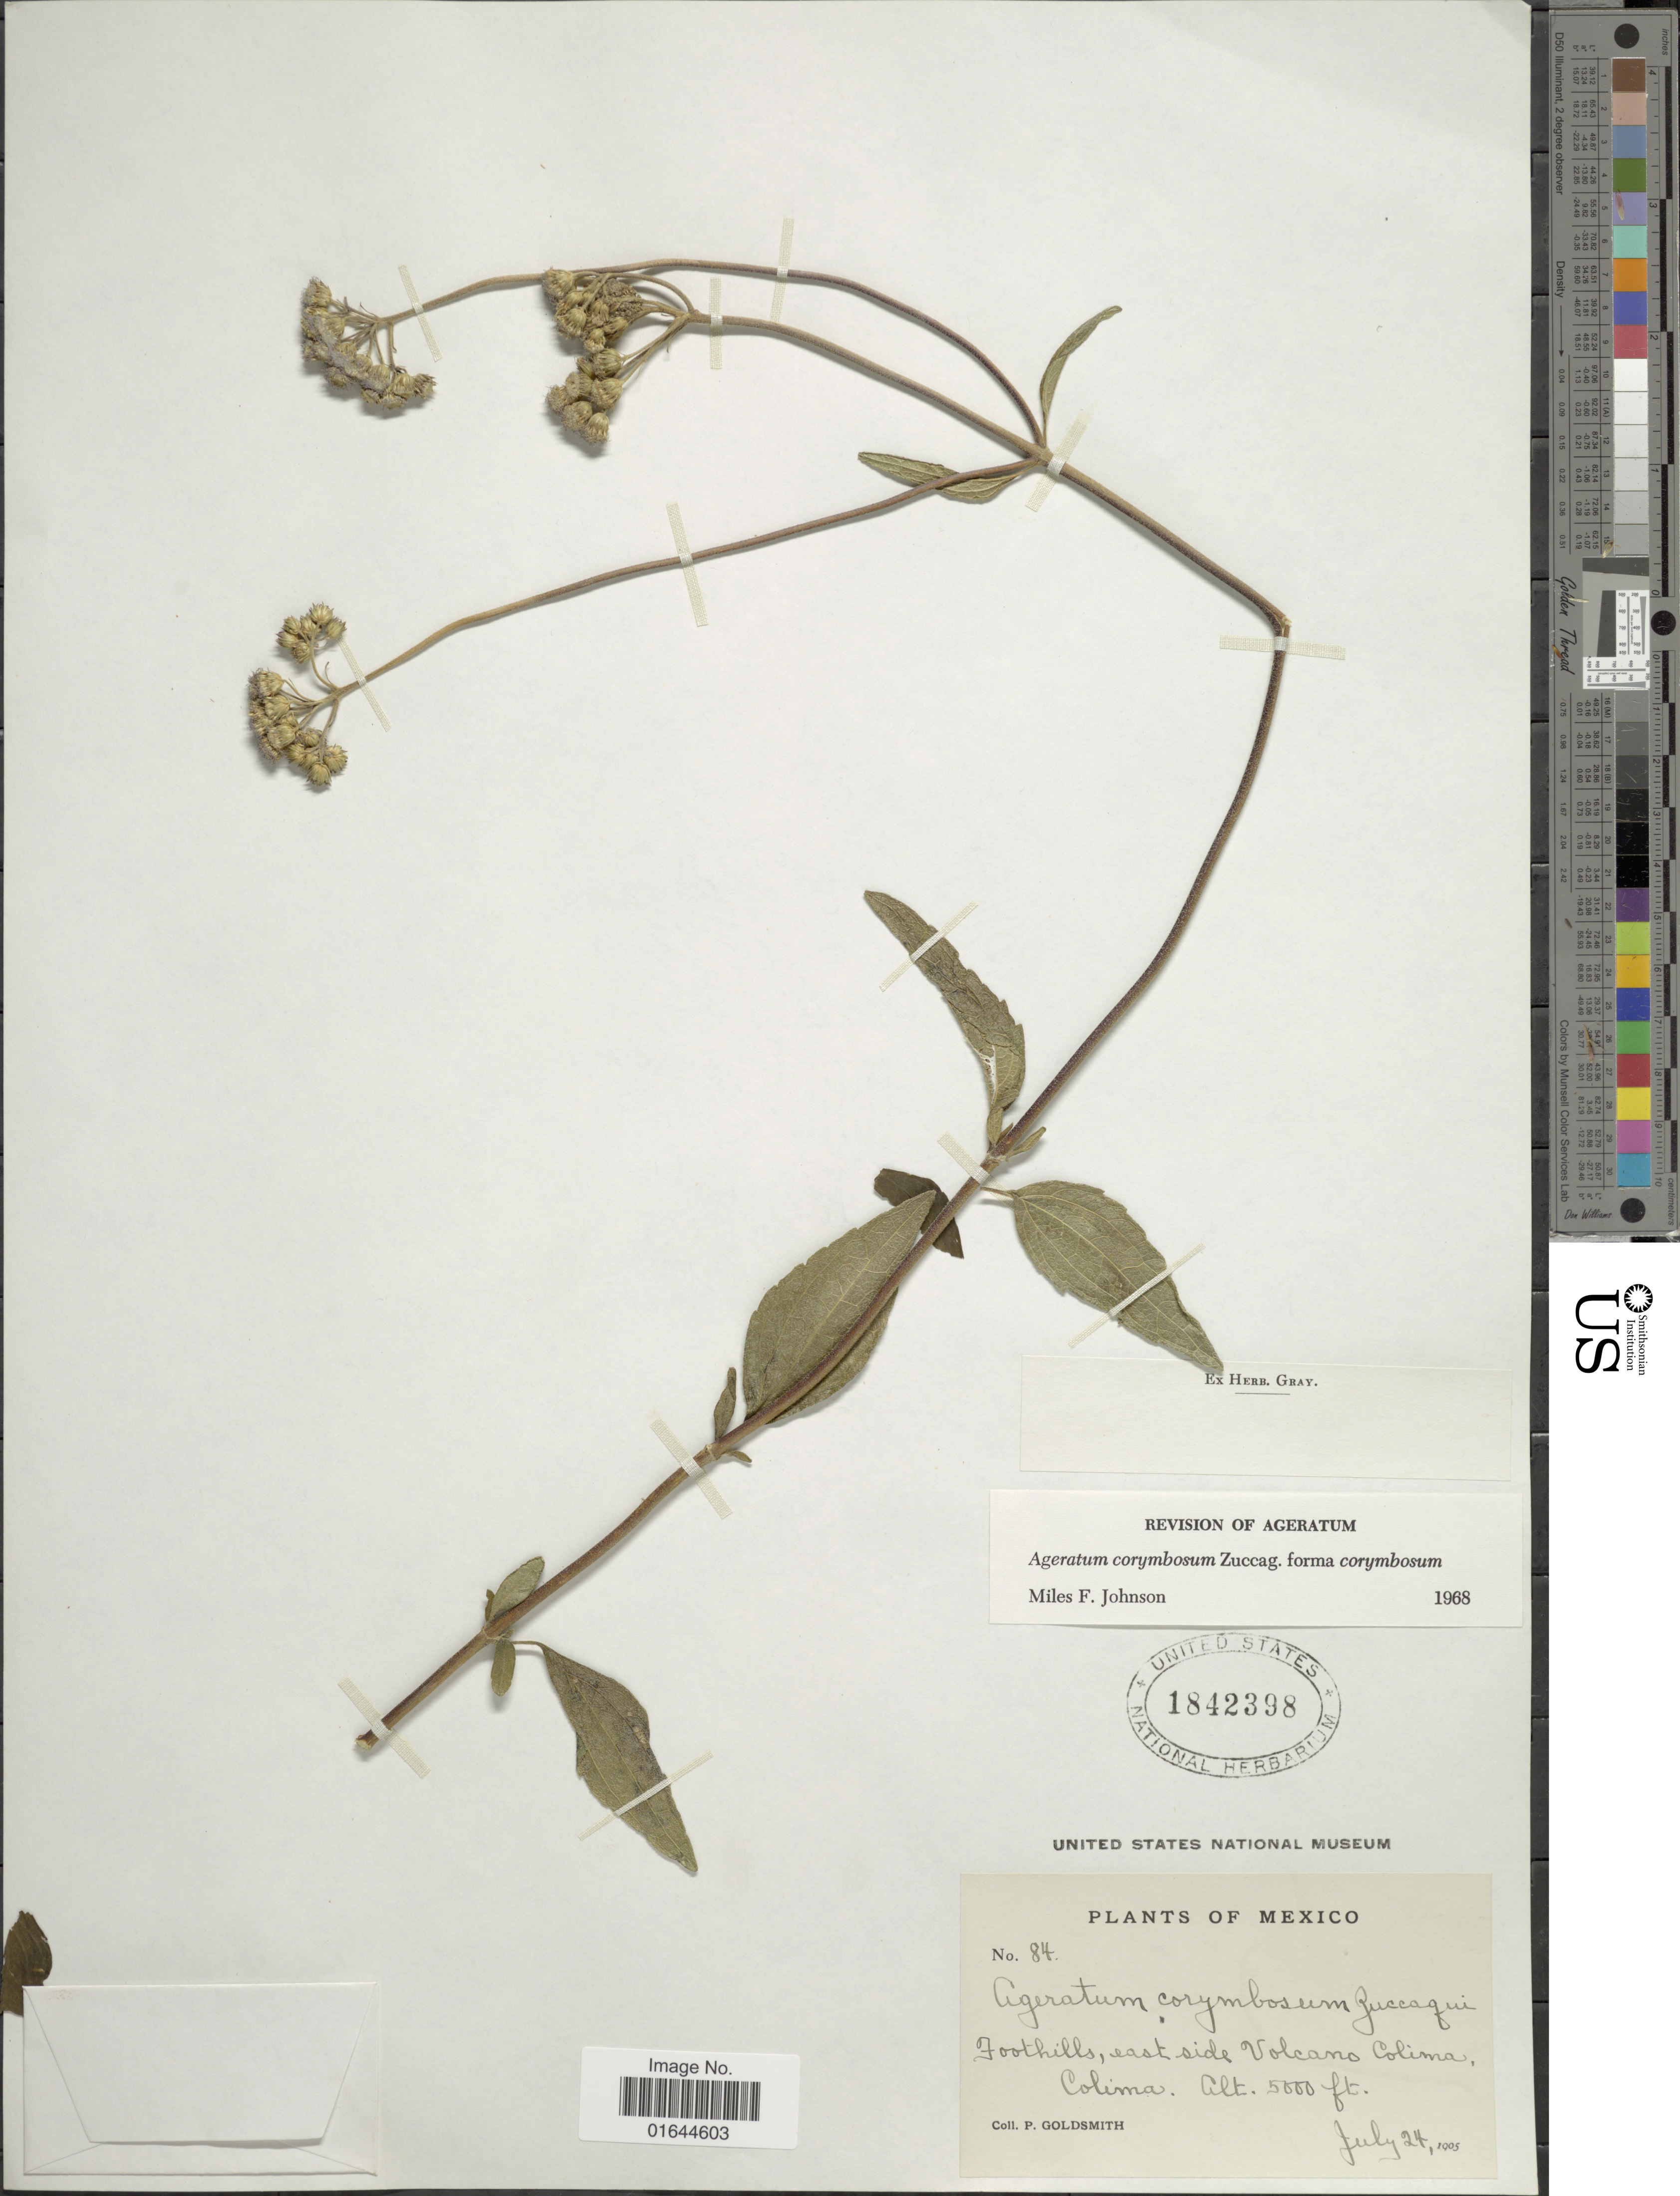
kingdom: Plantae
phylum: Tracheophyta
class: Magnoliopsida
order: Asterales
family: Asteraceae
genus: Ageratum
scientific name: Ageratum corymbosum f. corymbosum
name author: Zuccagni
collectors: P. Goldsmith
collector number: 84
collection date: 1905-07-24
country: Mexico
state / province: Colima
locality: Mexico. Foothills, east side Volcano Colima, Colima.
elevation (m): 1524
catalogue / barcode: US 1842398